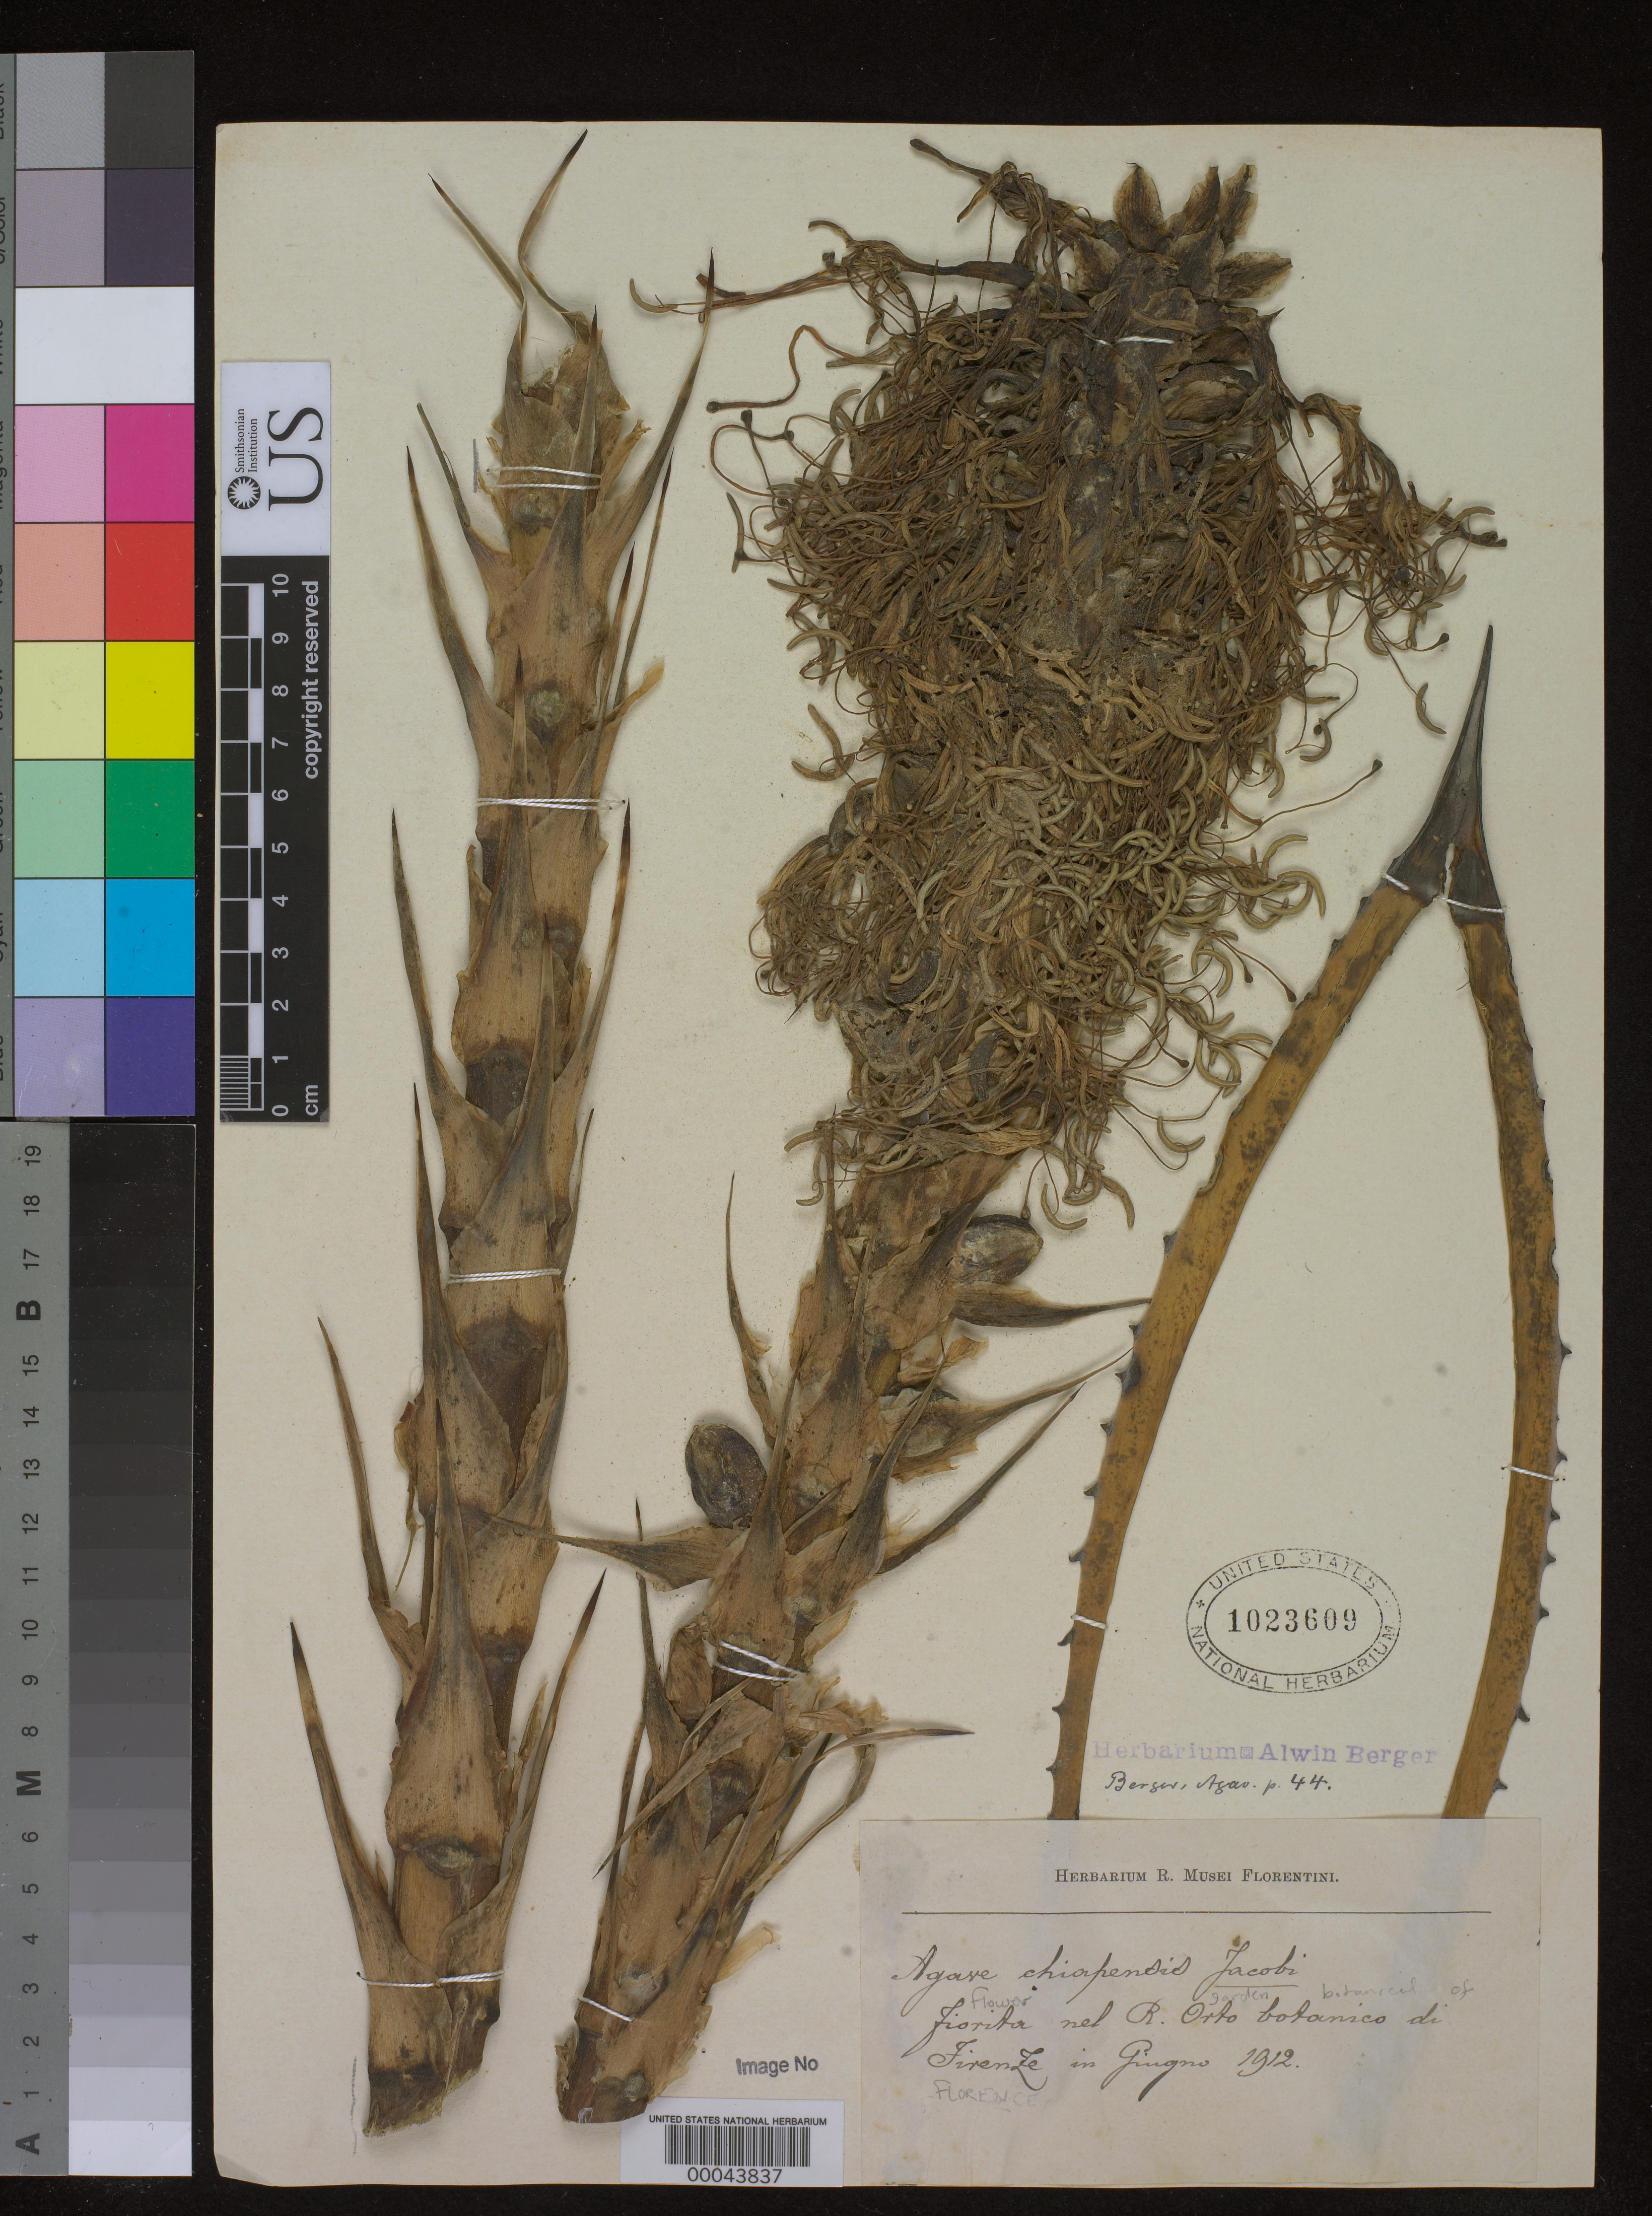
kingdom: Plantae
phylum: Tracheophyta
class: Liliopsida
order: Asparagales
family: Asparagaceae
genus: Agave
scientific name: Agave chiapensis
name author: Jacobi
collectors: ex herb. A. Berger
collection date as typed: Jun 1912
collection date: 1912-06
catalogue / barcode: US 1023609